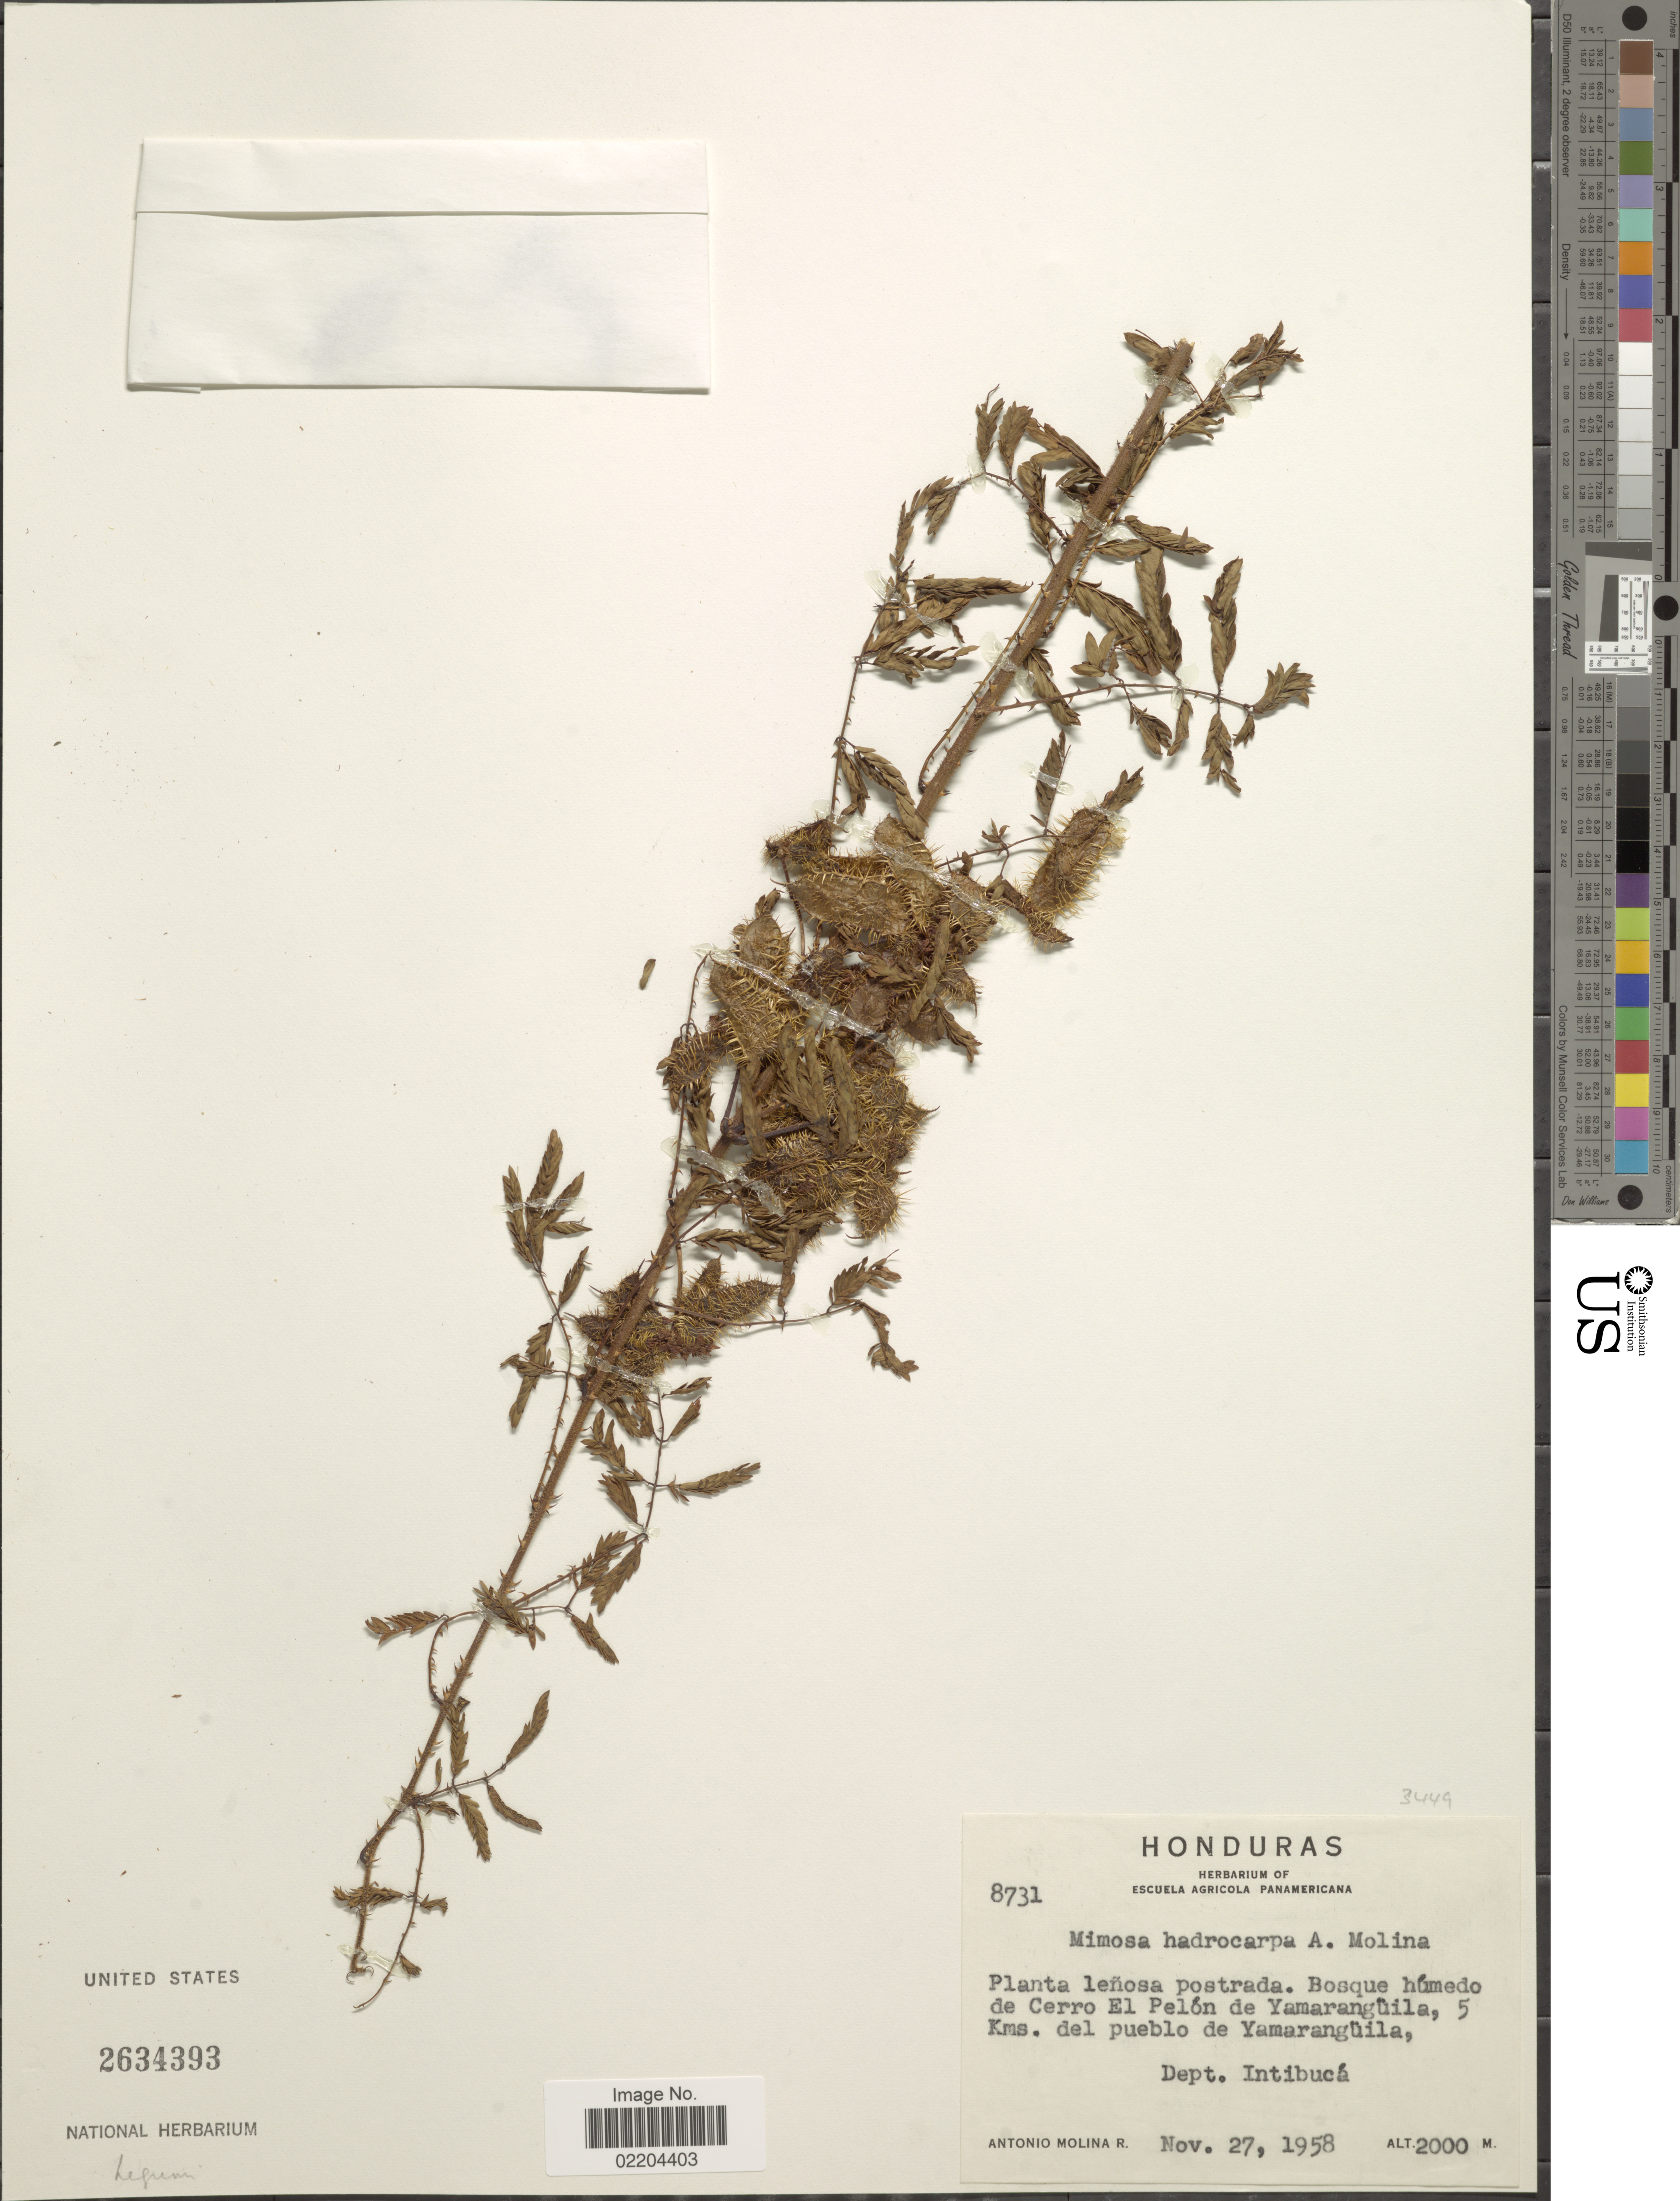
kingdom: Plantae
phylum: Tracheophyta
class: Magnoliopsida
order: Fabales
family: Fabaceae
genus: Mimosa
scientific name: Mimosa hadrocarpa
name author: Ant. Molina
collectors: A. R. Molina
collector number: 8731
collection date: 1958-11-27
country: Honduras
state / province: Intibuca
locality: Honduras, Bosque humedo de Cerro El Pelon de Yamaranguila, 5 Kms. del pueblo de yamaranguila, Dept. Intibuca.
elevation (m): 2000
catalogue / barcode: US 2634393